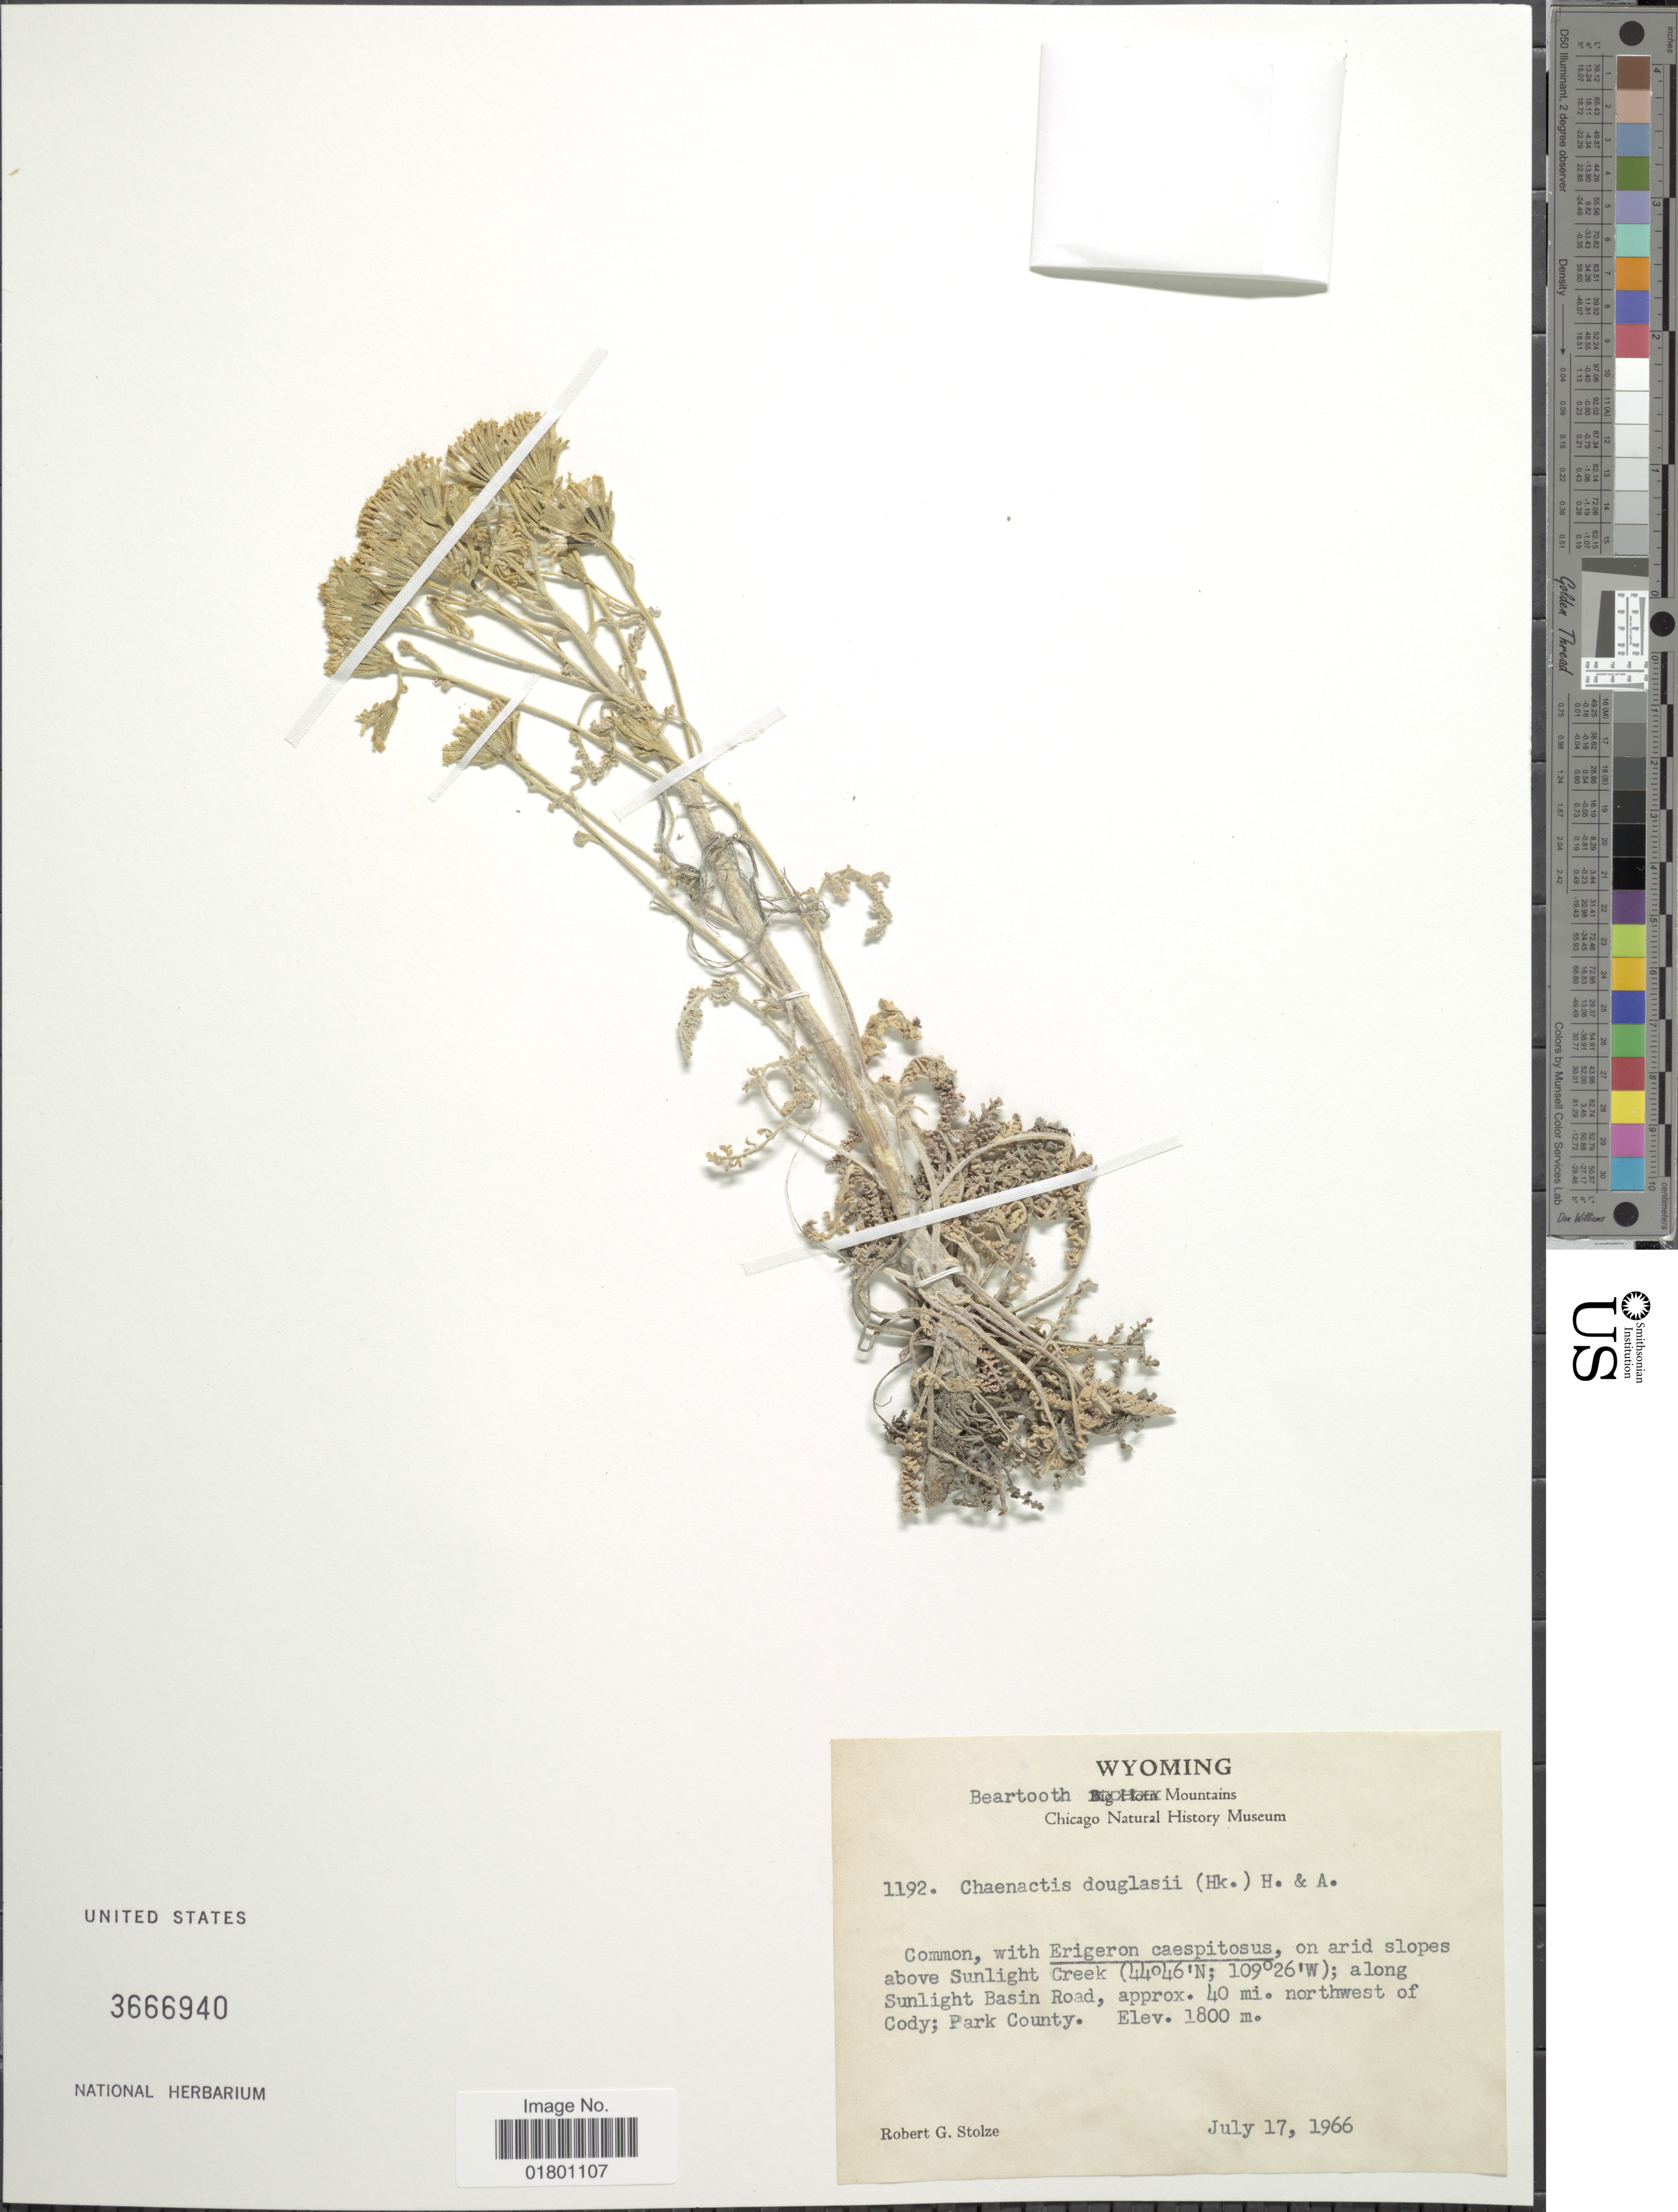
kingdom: Plantae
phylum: Tracheophyta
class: Magnoliopsida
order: Asterales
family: Asteraceae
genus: Chaenactis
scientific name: Chaenactis douglasii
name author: Hook. & Arn.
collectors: R. G. Stolze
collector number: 1192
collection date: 1966-07-17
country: United States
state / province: Wyoming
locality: Beartooth Mountains, on arid slopes above Sunlight Creek; along Sunlight Basin Road, approx. 40 mi. northwest of Cody; Park County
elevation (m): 1800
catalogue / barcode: US 3666940